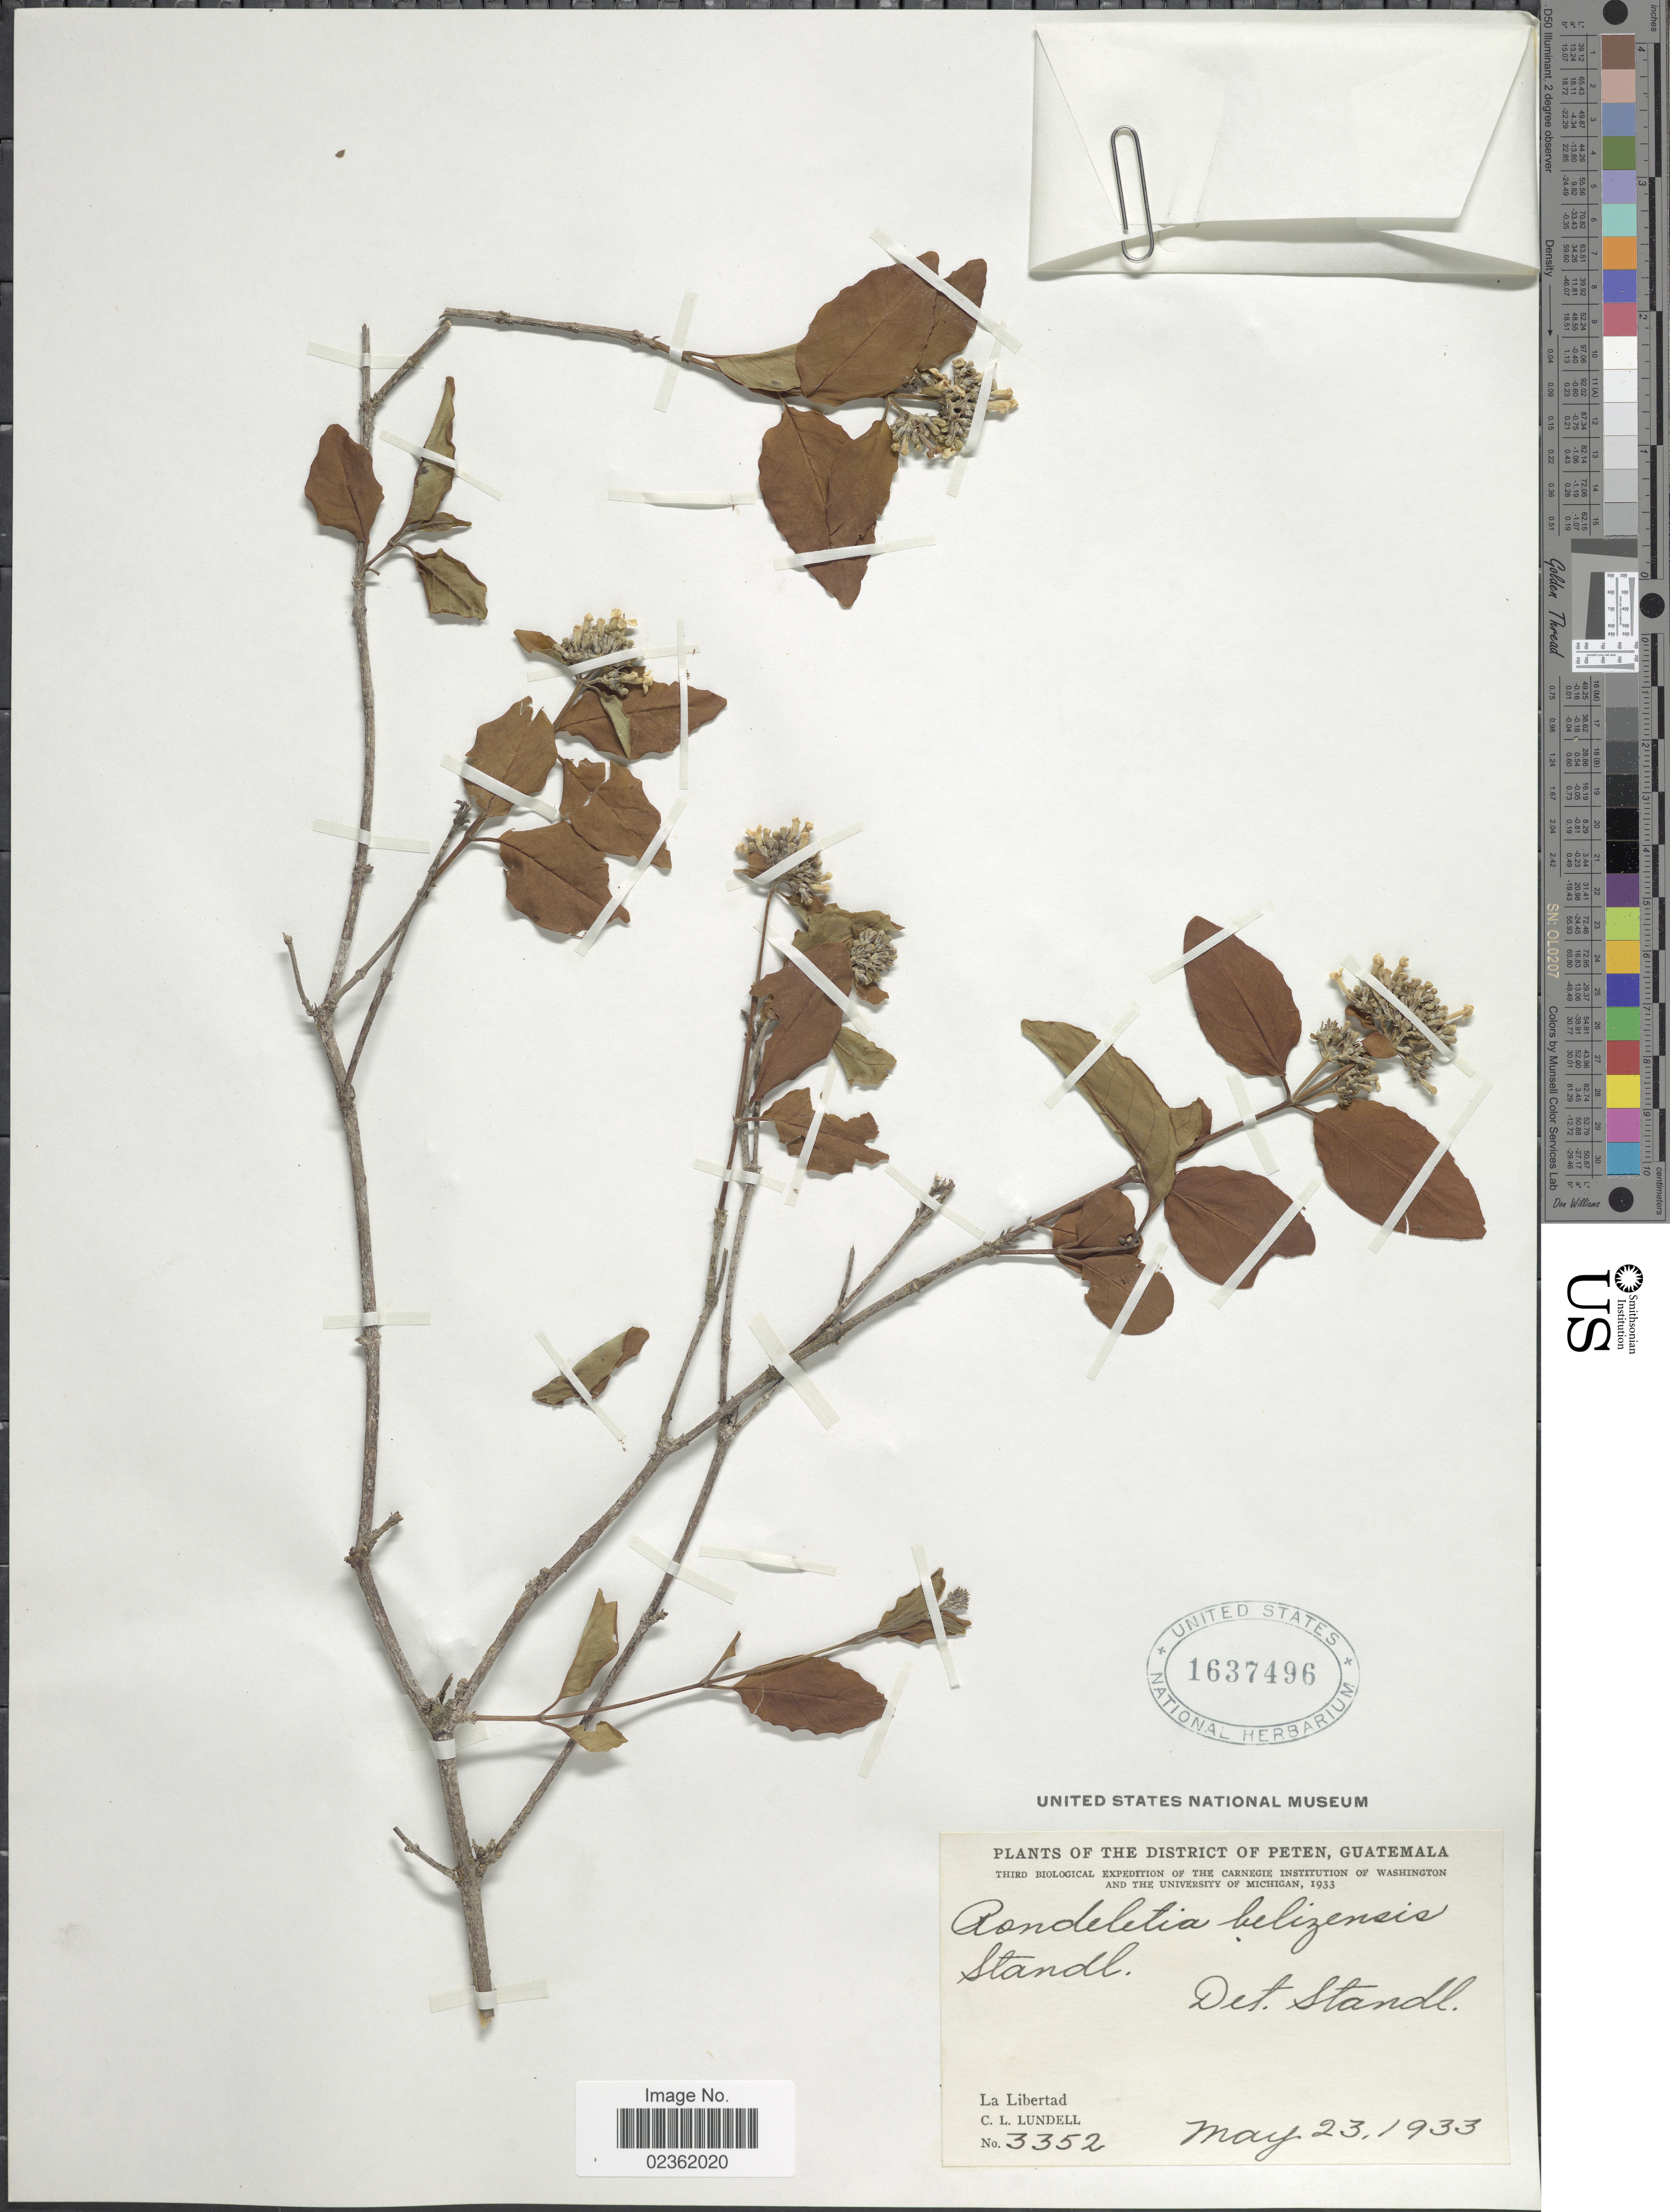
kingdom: Plantae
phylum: Tracheophyta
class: Magnoliopsida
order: Gentianales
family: Rubiaceae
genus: Rondeletia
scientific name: Rondeletia belizensis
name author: Standl.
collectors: C. L. Lundell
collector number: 3352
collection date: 1933-05-23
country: Guatemala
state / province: El Petén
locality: The District of Peten, La Libertad.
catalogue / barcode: US 1637496